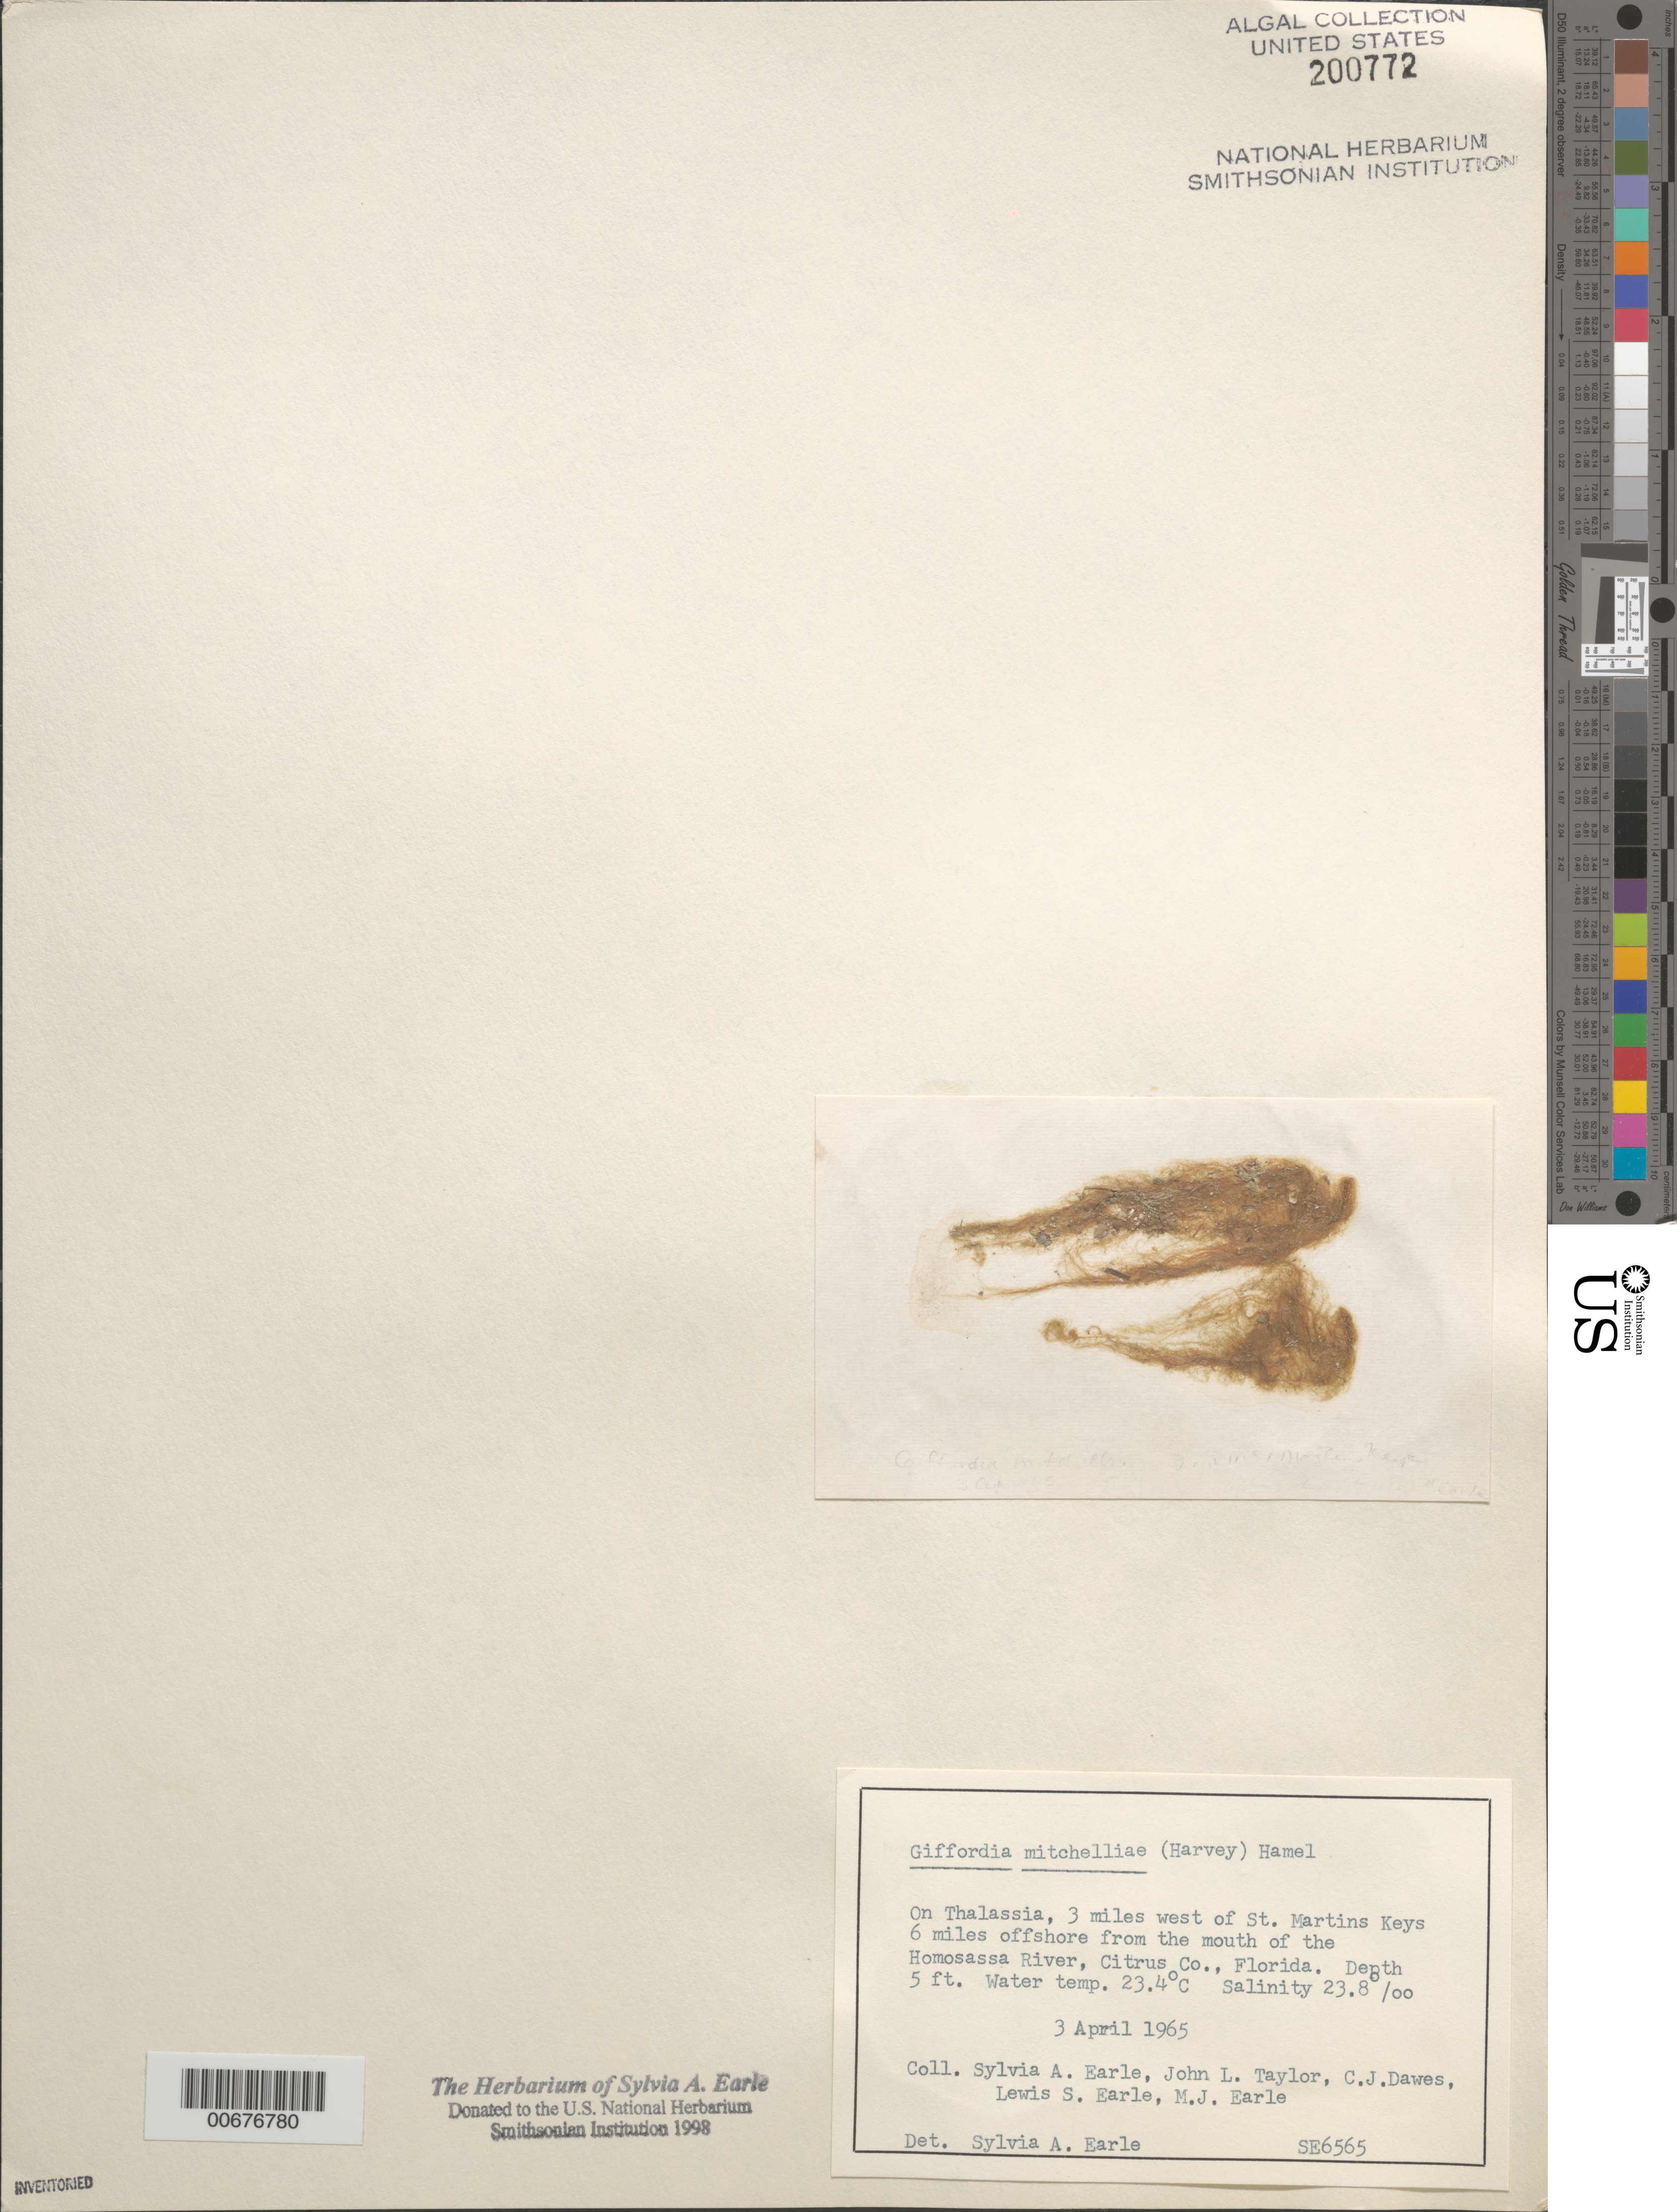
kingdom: Chromista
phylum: Ochrophyta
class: Phaeophyceae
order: Ectocarpales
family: Acinetosporaceae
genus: Feldmannia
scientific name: Feldmannia mitchelliae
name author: (Harv.) H.-S. Kim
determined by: Algae name updating Project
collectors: S. A. Earle, J. L. Taylor, C. Dawes, L. Earle & M. Earle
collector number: SE 6565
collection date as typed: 03 Apr 1965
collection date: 1965-04-03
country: United States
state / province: Florida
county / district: Citrus County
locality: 6 miles off Homosassa River mouth, 3 miles west of St. Martins Keys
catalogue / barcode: US 200772